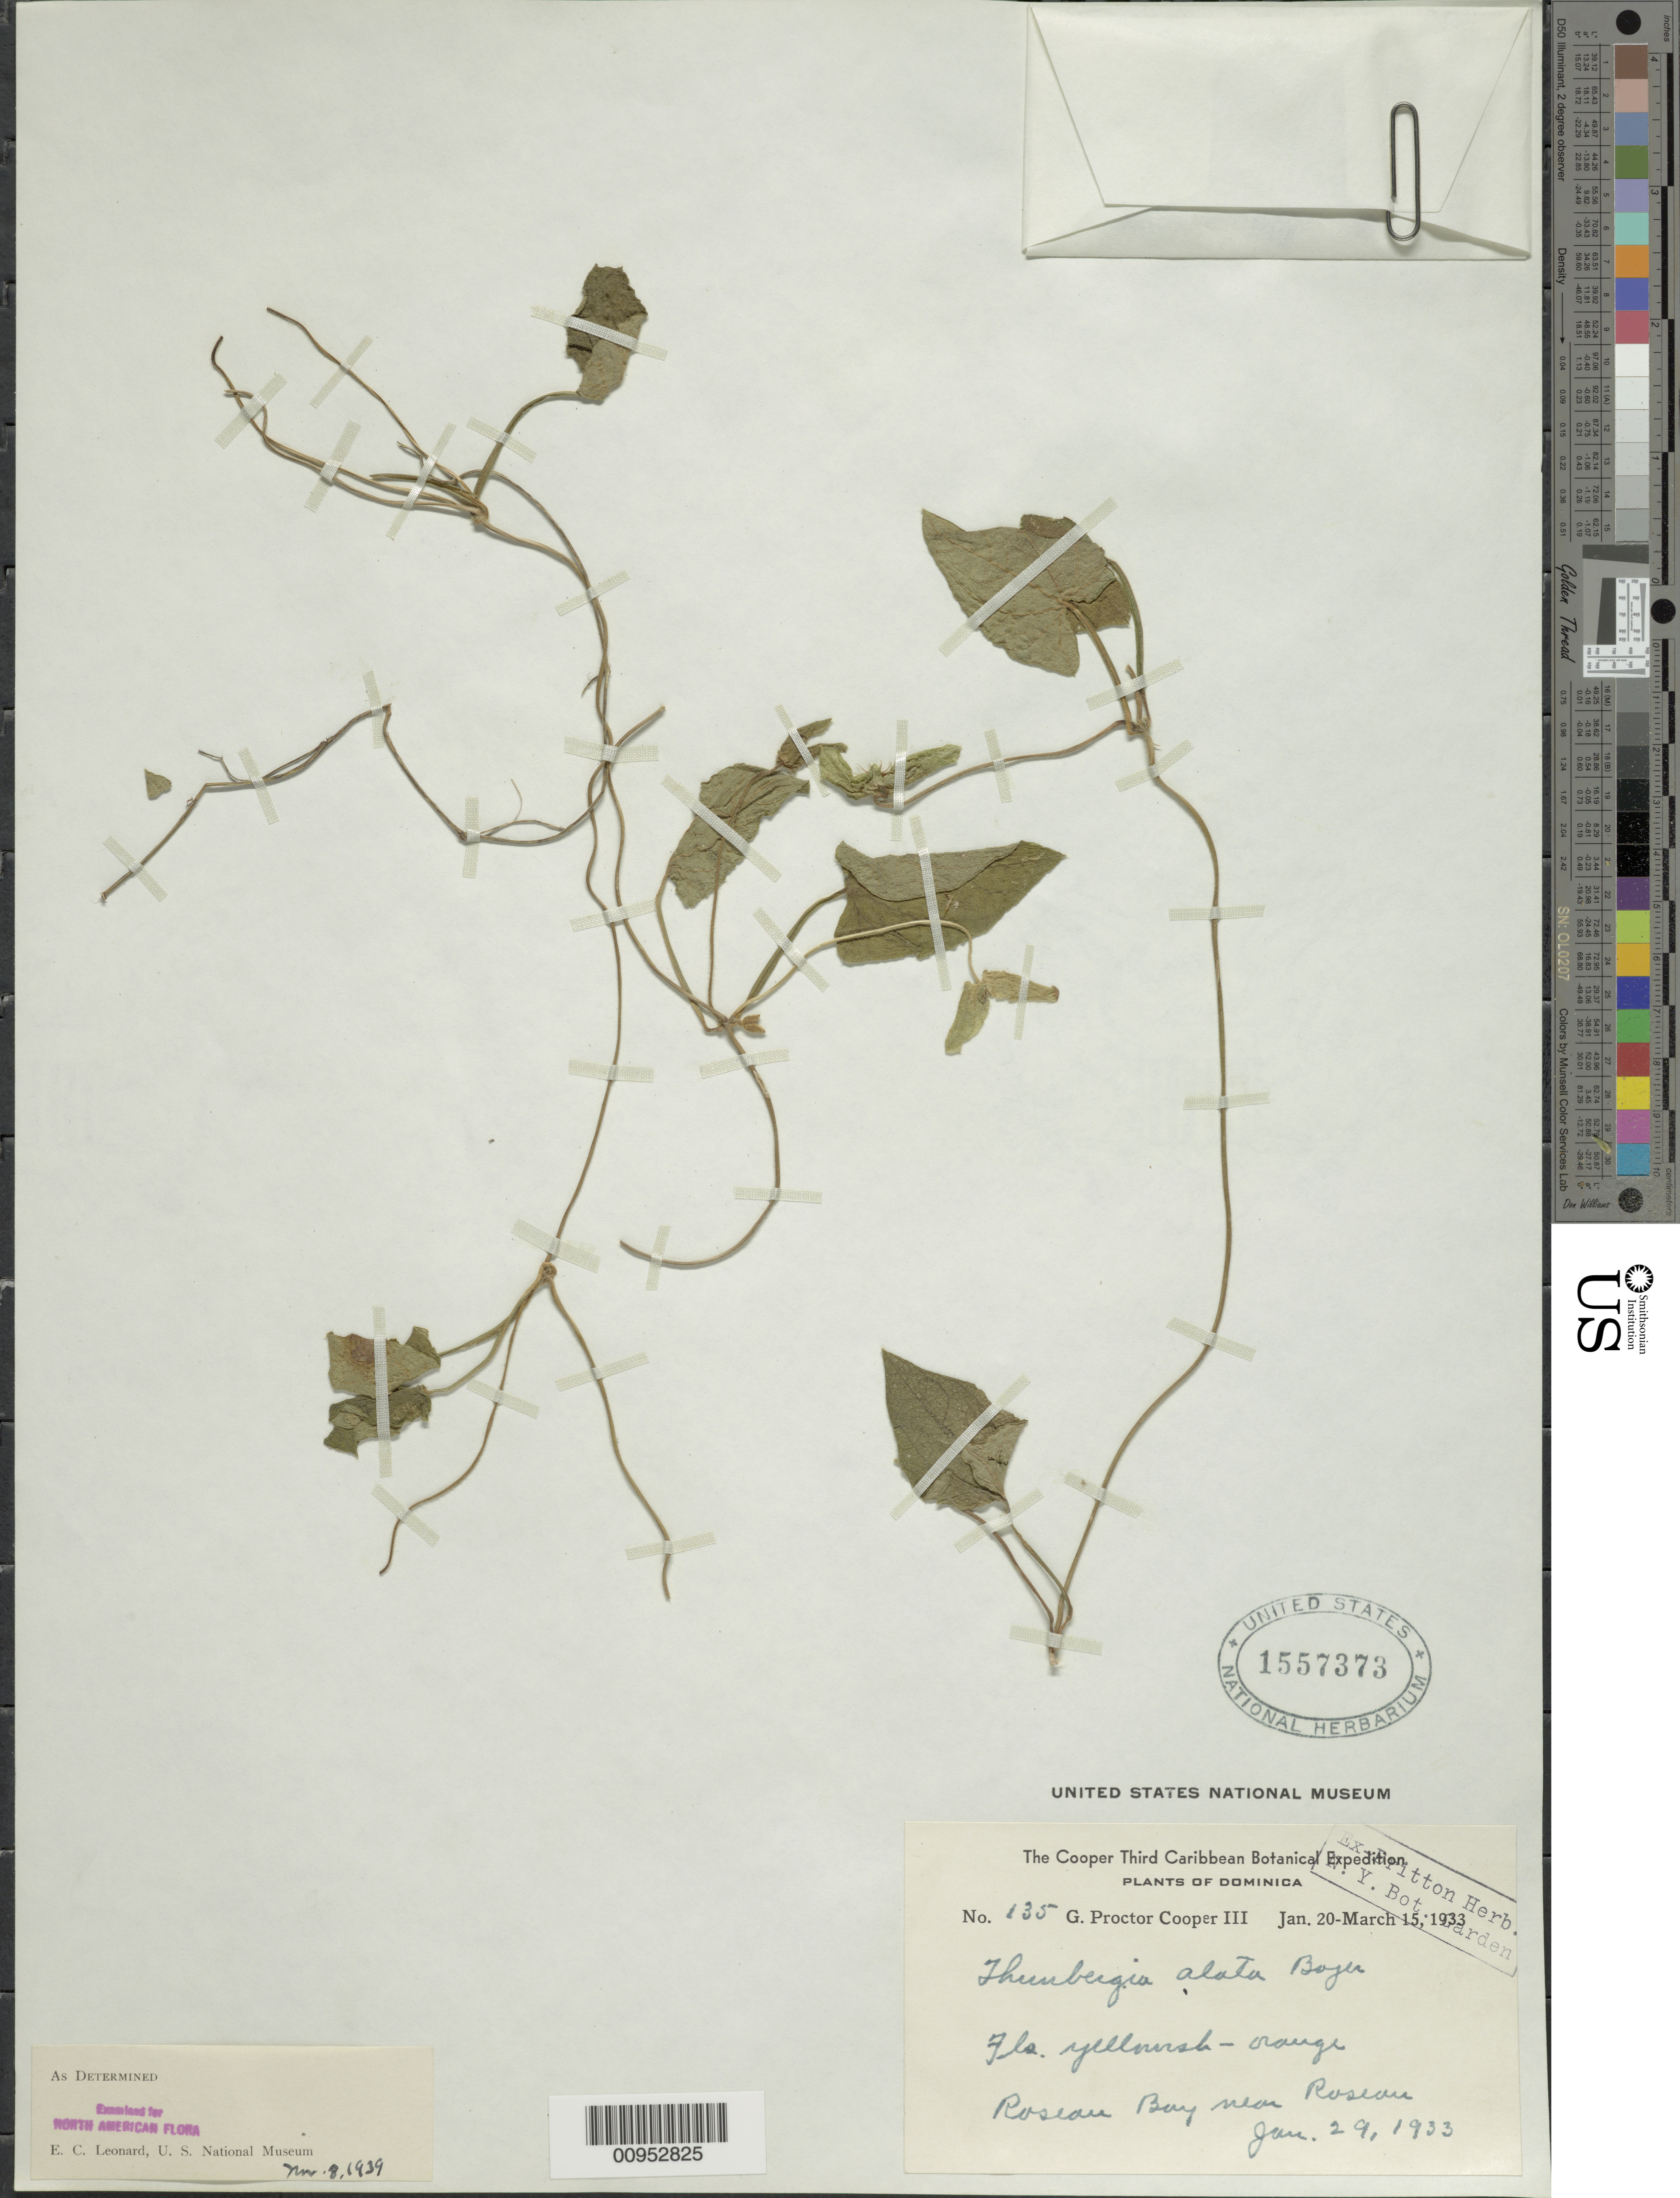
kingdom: Plantae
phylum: Tracheophyta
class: Magnoliopsida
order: Lamiales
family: Acanthaceae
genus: Thunbergia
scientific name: Thunbergia alata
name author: Bojer ex Sims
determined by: Leonard, Emery C., (US)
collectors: G. Cooper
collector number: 135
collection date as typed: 29 Jan 1933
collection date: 1933-01-29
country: Dominica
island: Dominica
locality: Roseau Bay near Roseau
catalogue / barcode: US 1557373